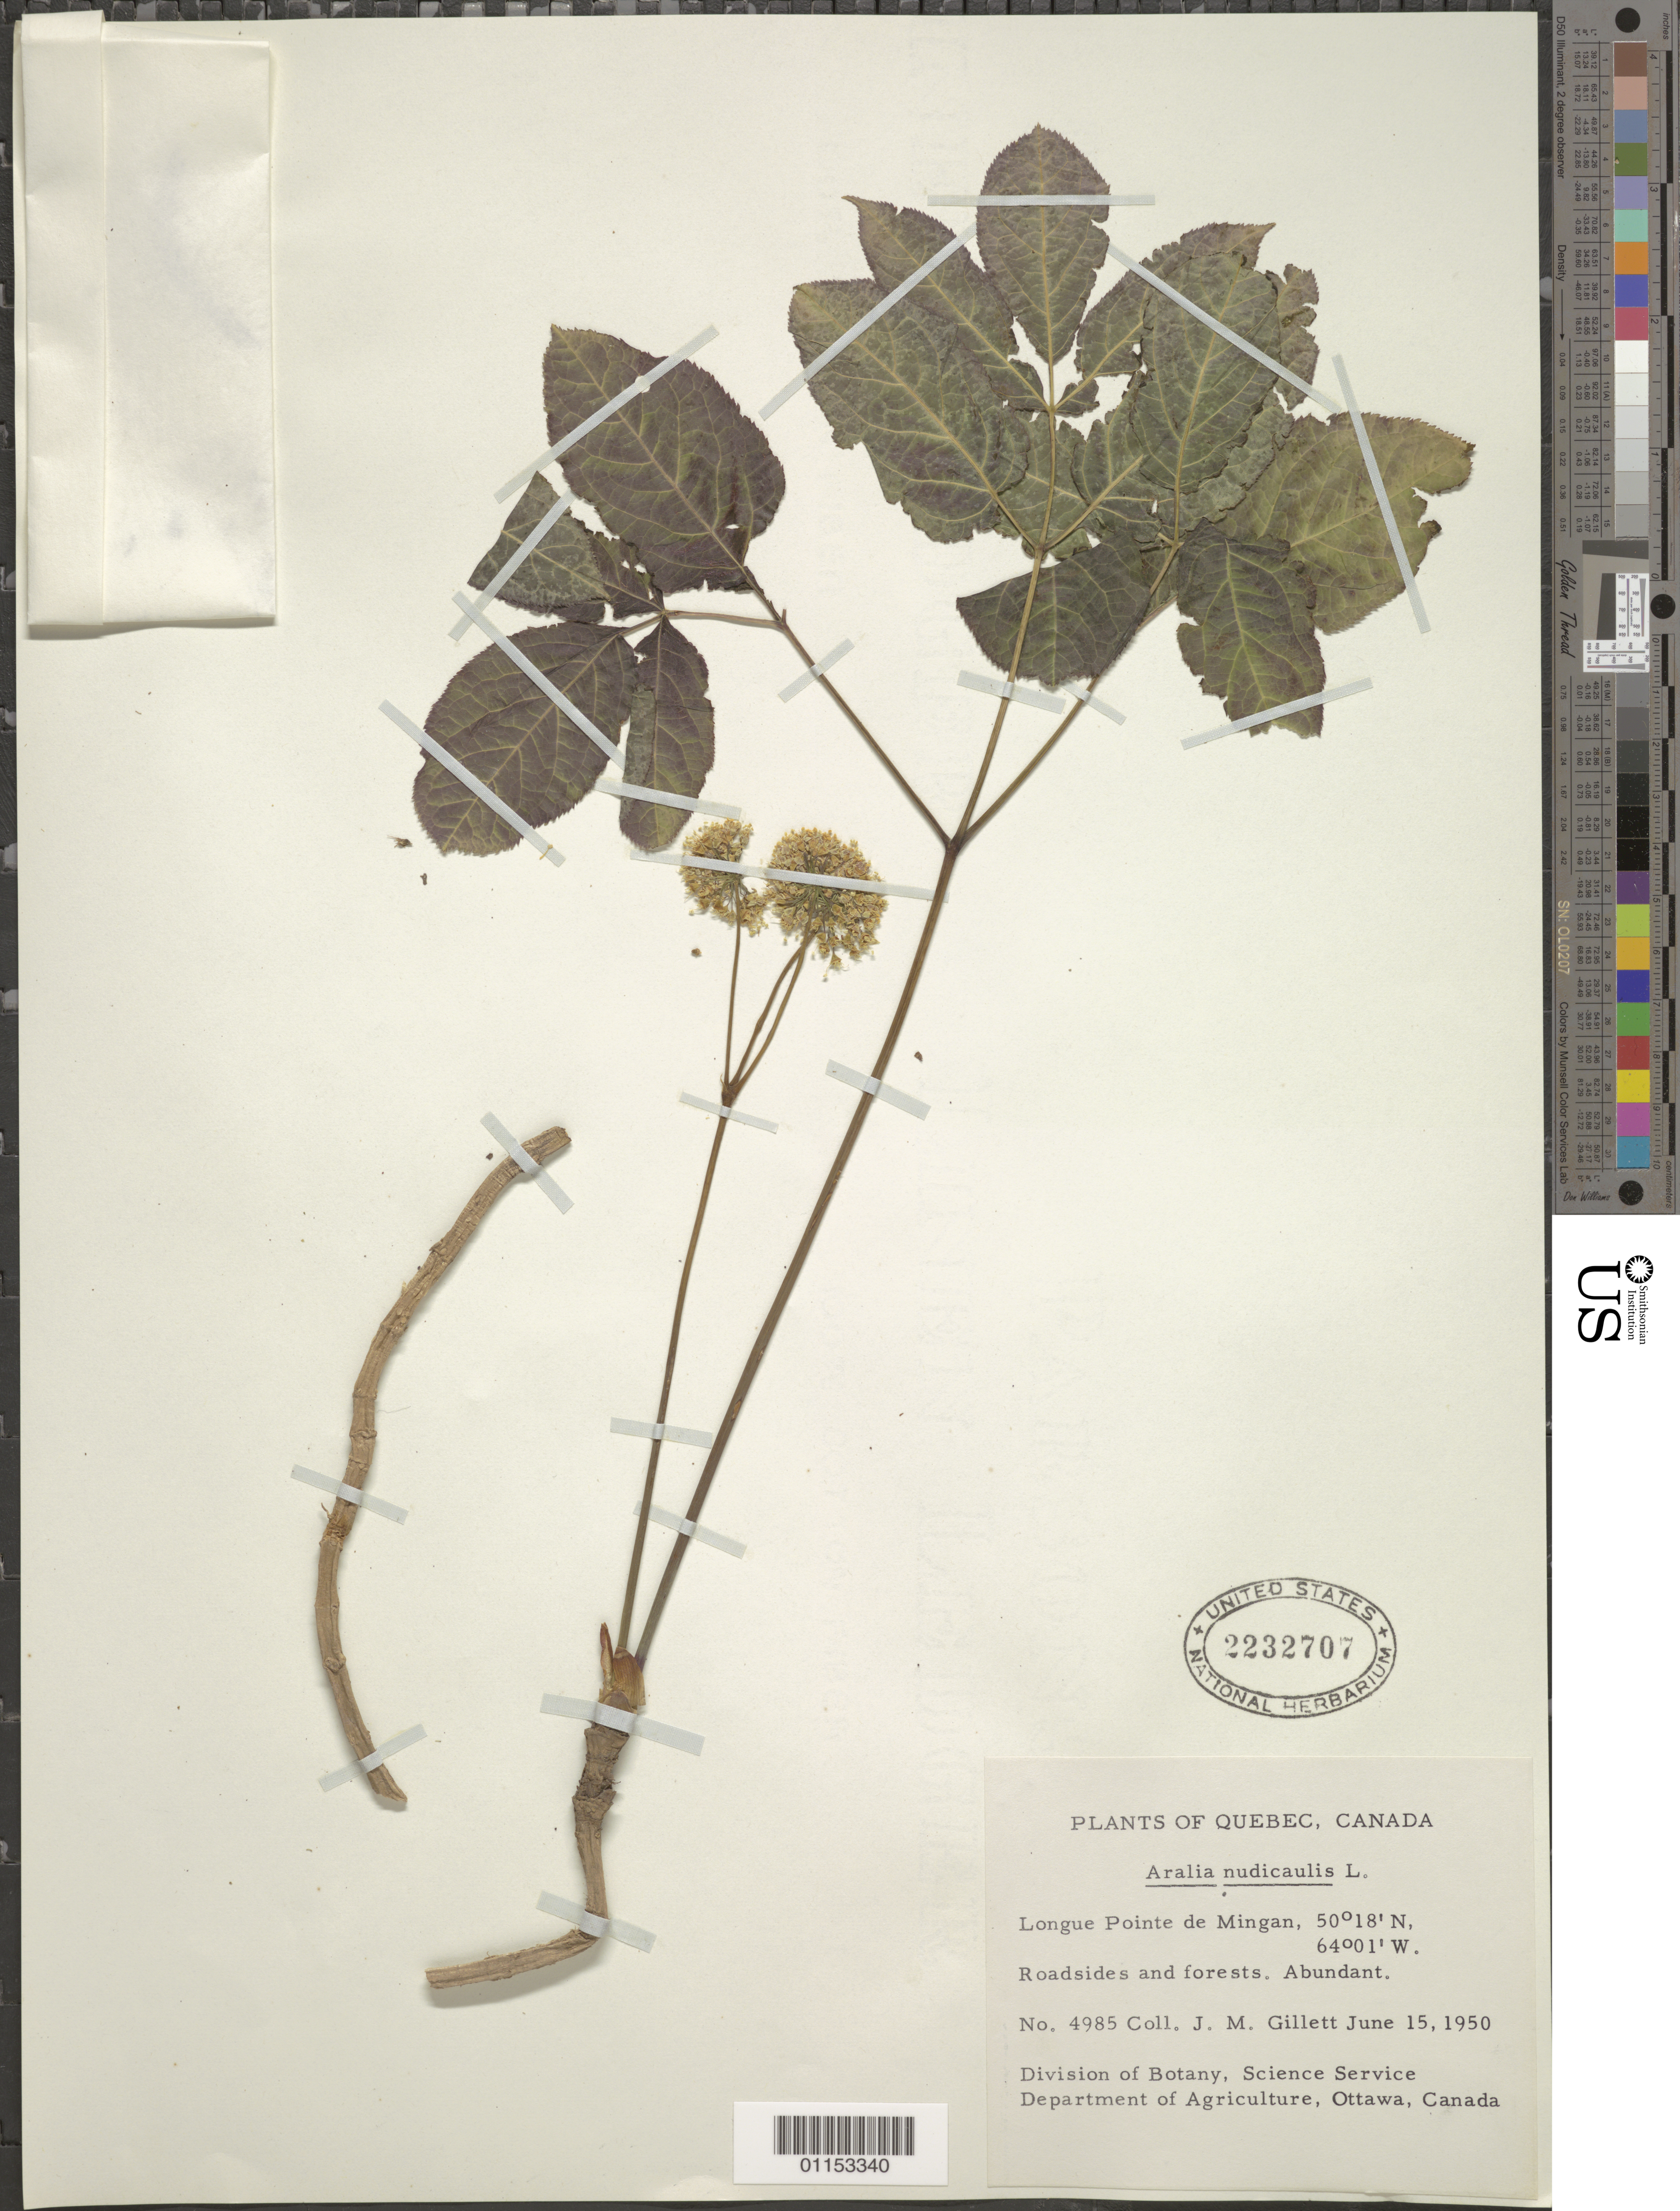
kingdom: Plantae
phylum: Tracheophyta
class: Magnoliopsida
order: Apiales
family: Araliaceae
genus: Aralia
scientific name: Aralia nudicaulis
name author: L.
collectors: J. Gillett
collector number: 4985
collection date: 1950-06-15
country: Canada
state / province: Quebec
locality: Mingan.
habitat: Roadsides and forest. Abundant.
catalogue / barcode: US 2232707